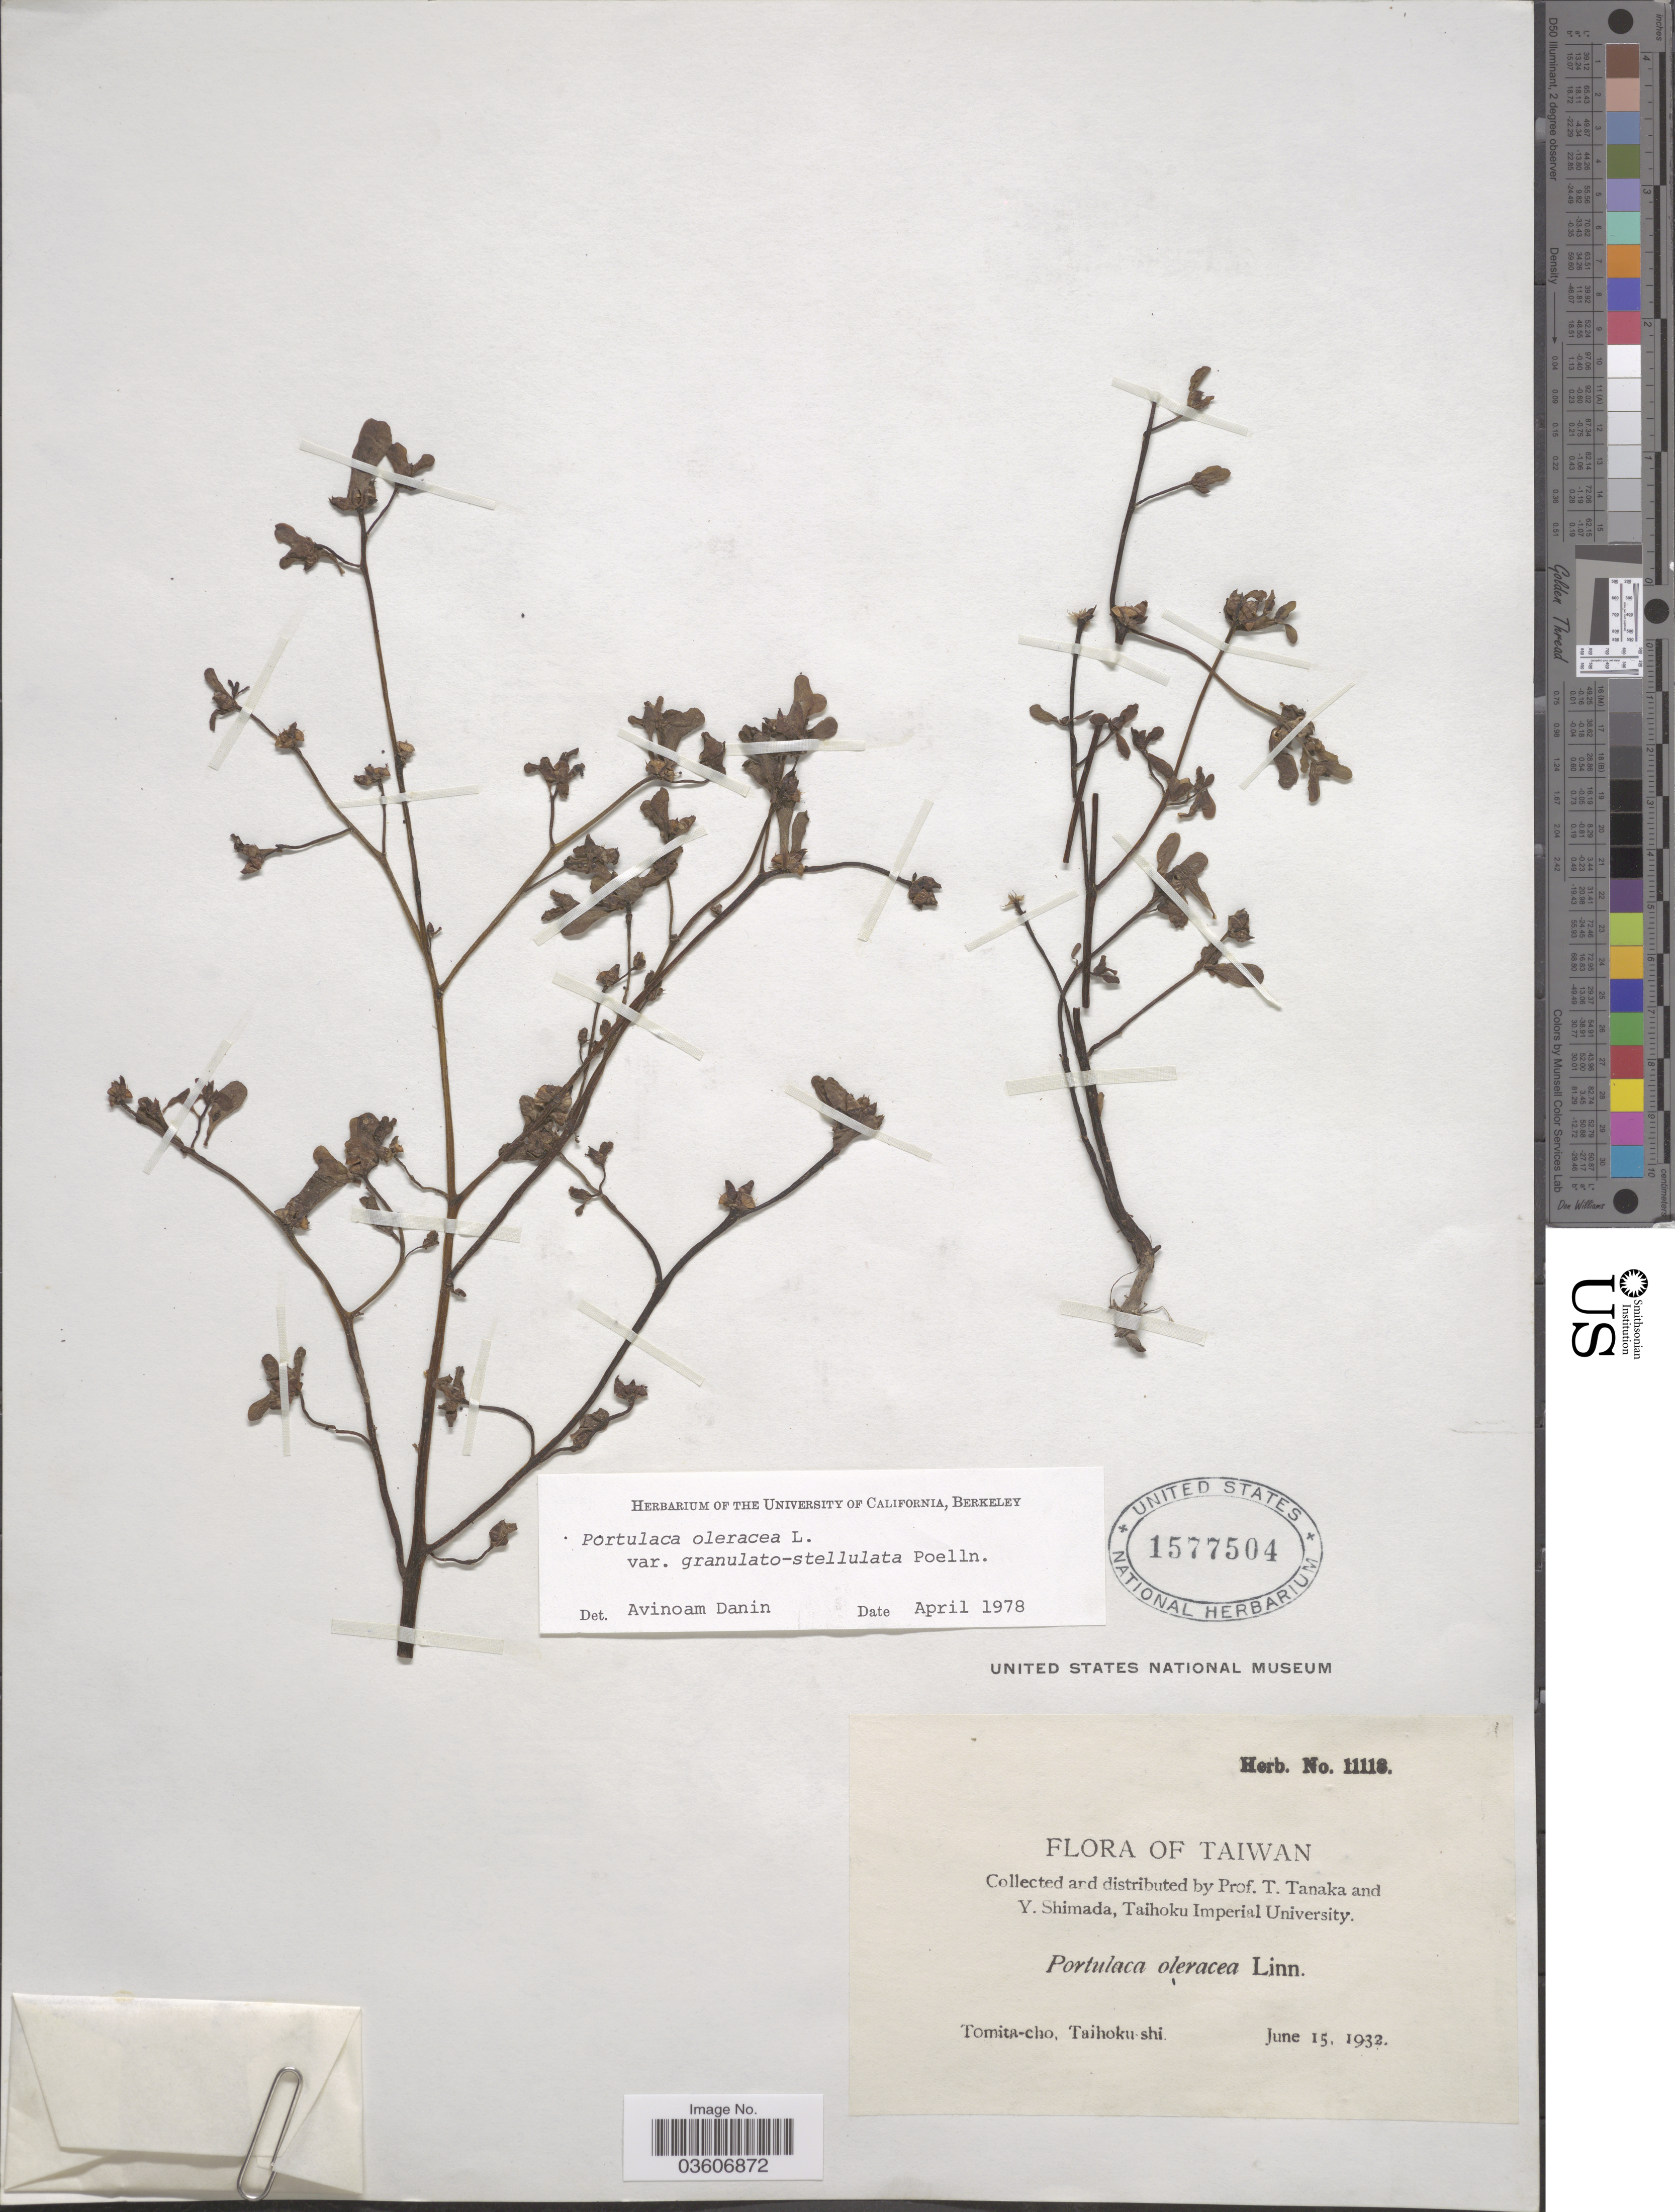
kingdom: Plantae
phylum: Tracheophyta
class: Magnoliopsida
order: Caryophyllales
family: Portulacaceae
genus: Portulaca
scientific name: Portulaca oleracea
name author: L.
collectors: T. Tanaka & Y. Shimada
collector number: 11118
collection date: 1932-06-15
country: Taiwan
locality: Tomita-cho, Taihoku-shi.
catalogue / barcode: US 1577504